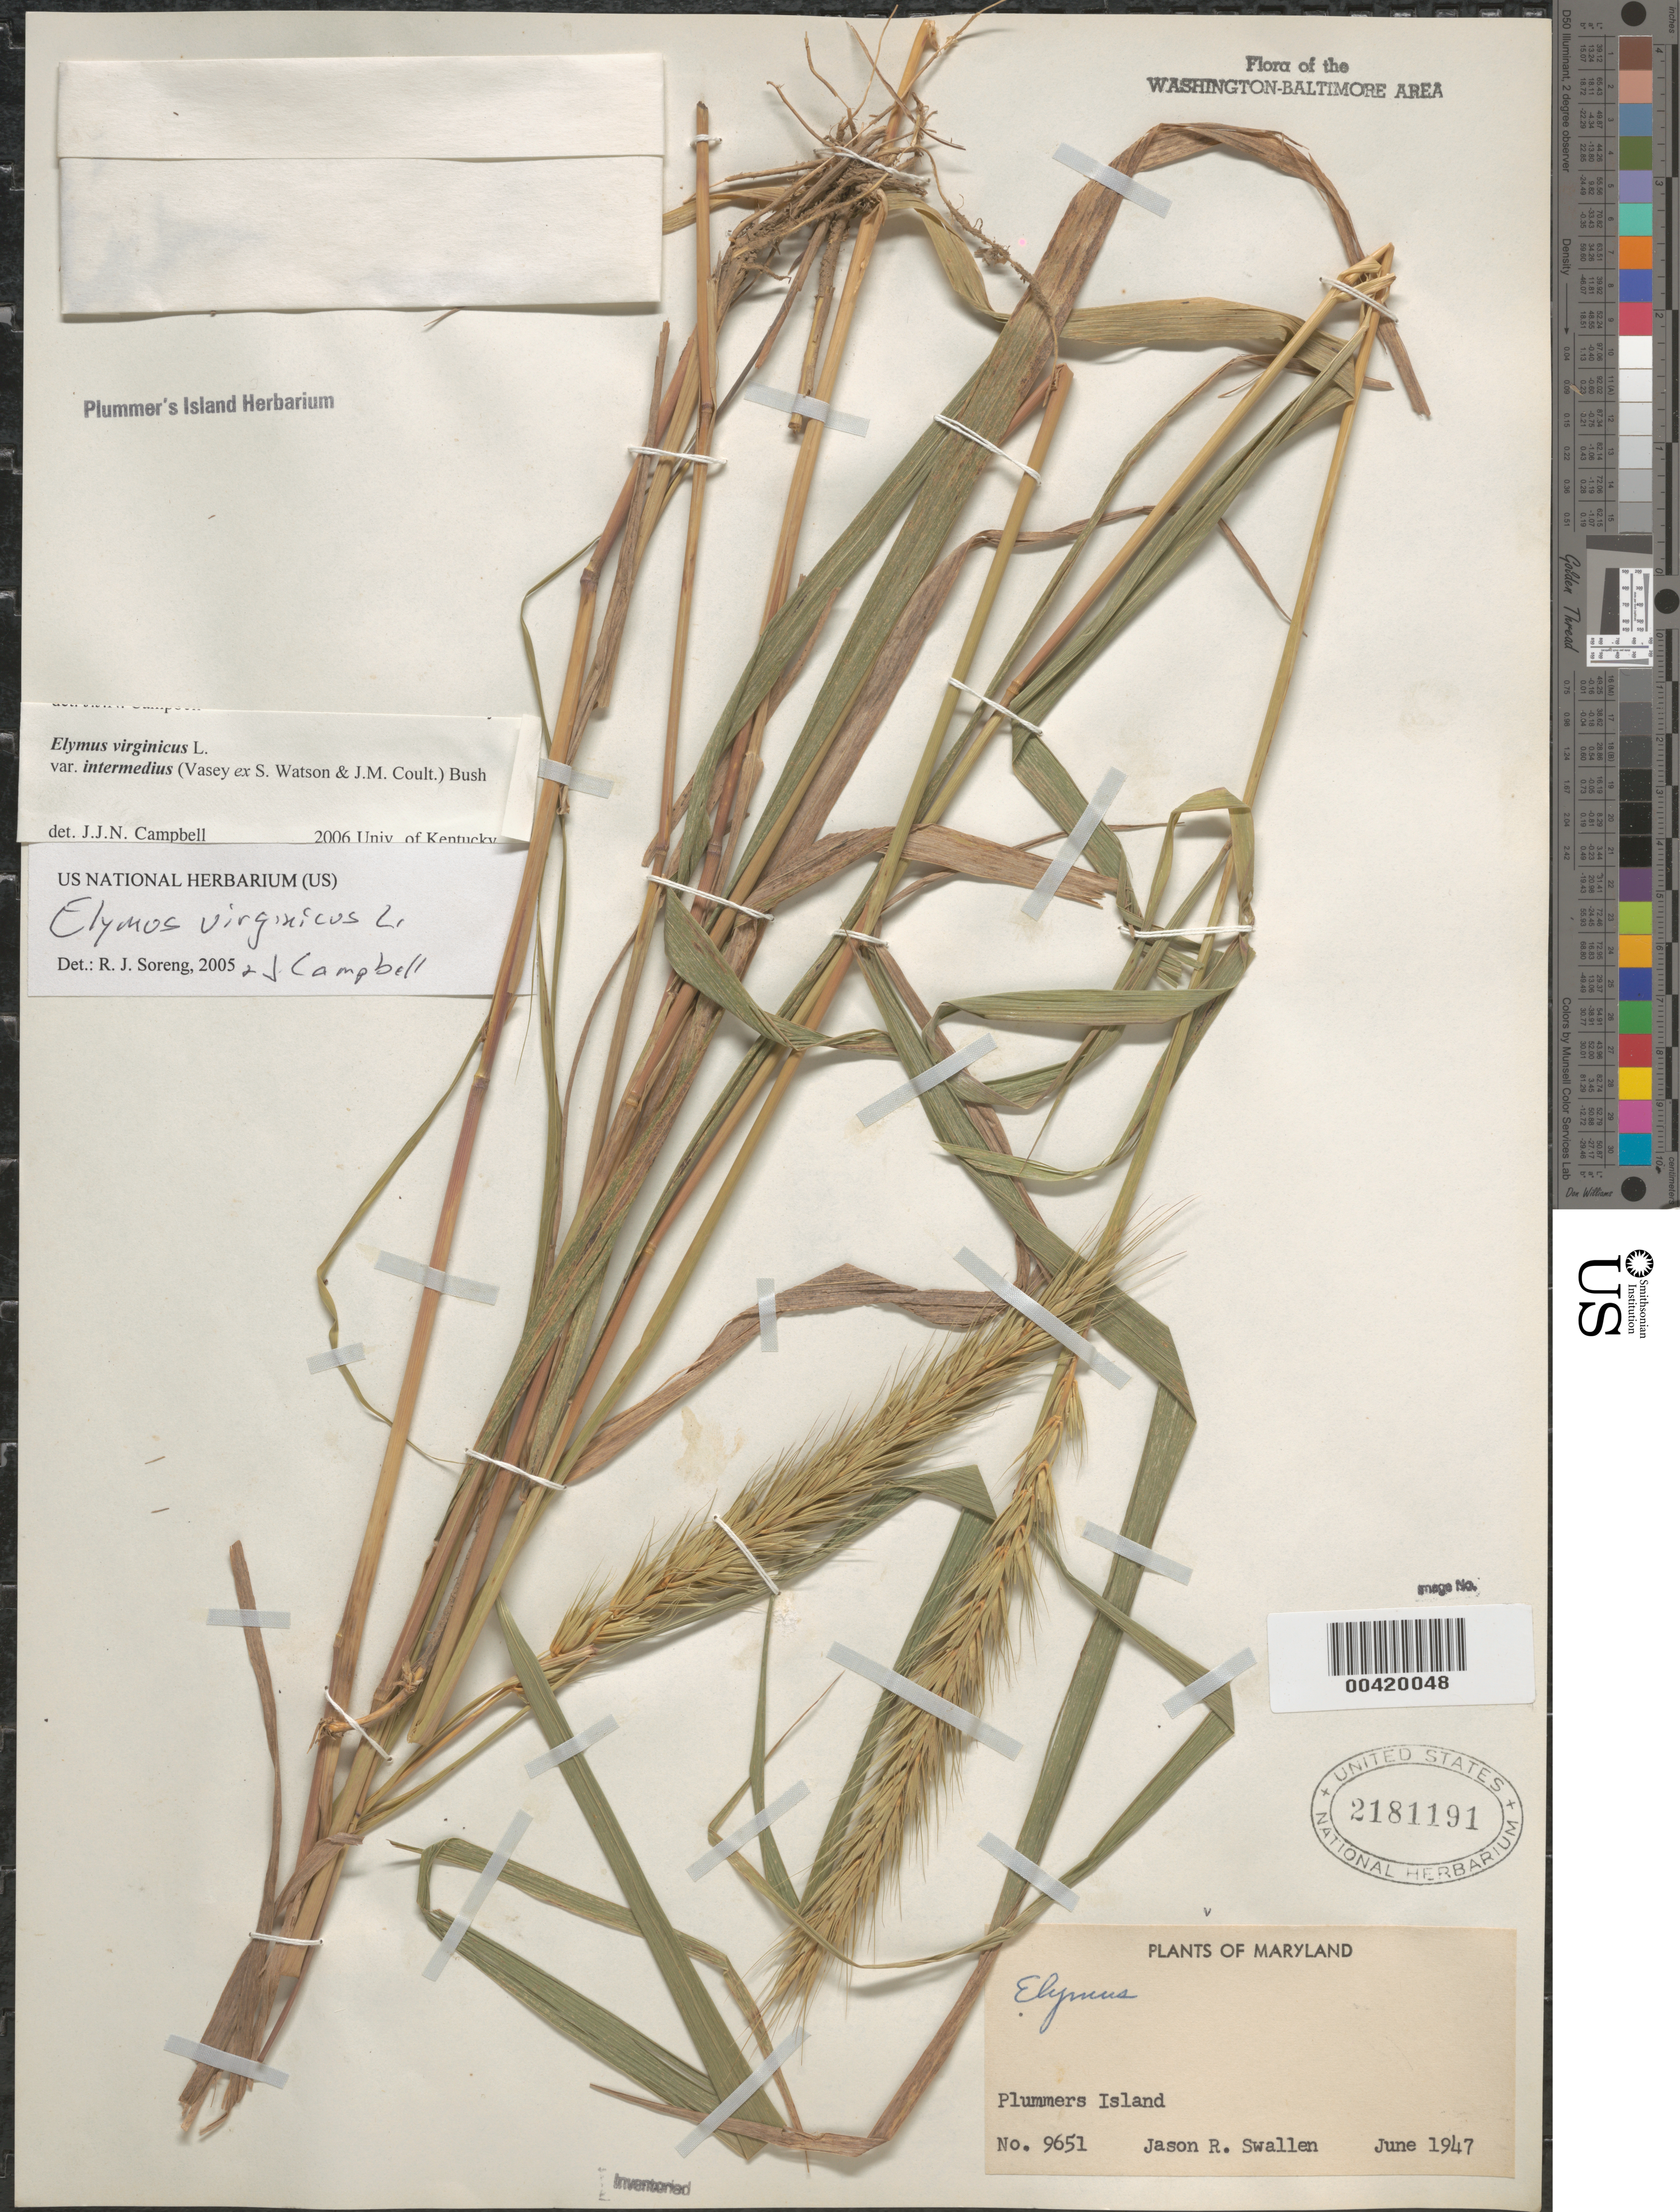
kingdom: Plantae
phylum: Tracheophyta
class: Liliopsida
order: Poales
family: Poaceae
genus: Elymus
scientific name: Elymus virginicus var. intermedius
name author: L.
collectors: J. R. Swallen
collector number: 9651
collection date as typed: Jun 1947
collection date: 1947-06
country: United States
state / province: Maryland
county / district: Montgomery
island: Plummers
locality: Plummer's Island C. & O. Canal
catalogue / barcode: US 2181191